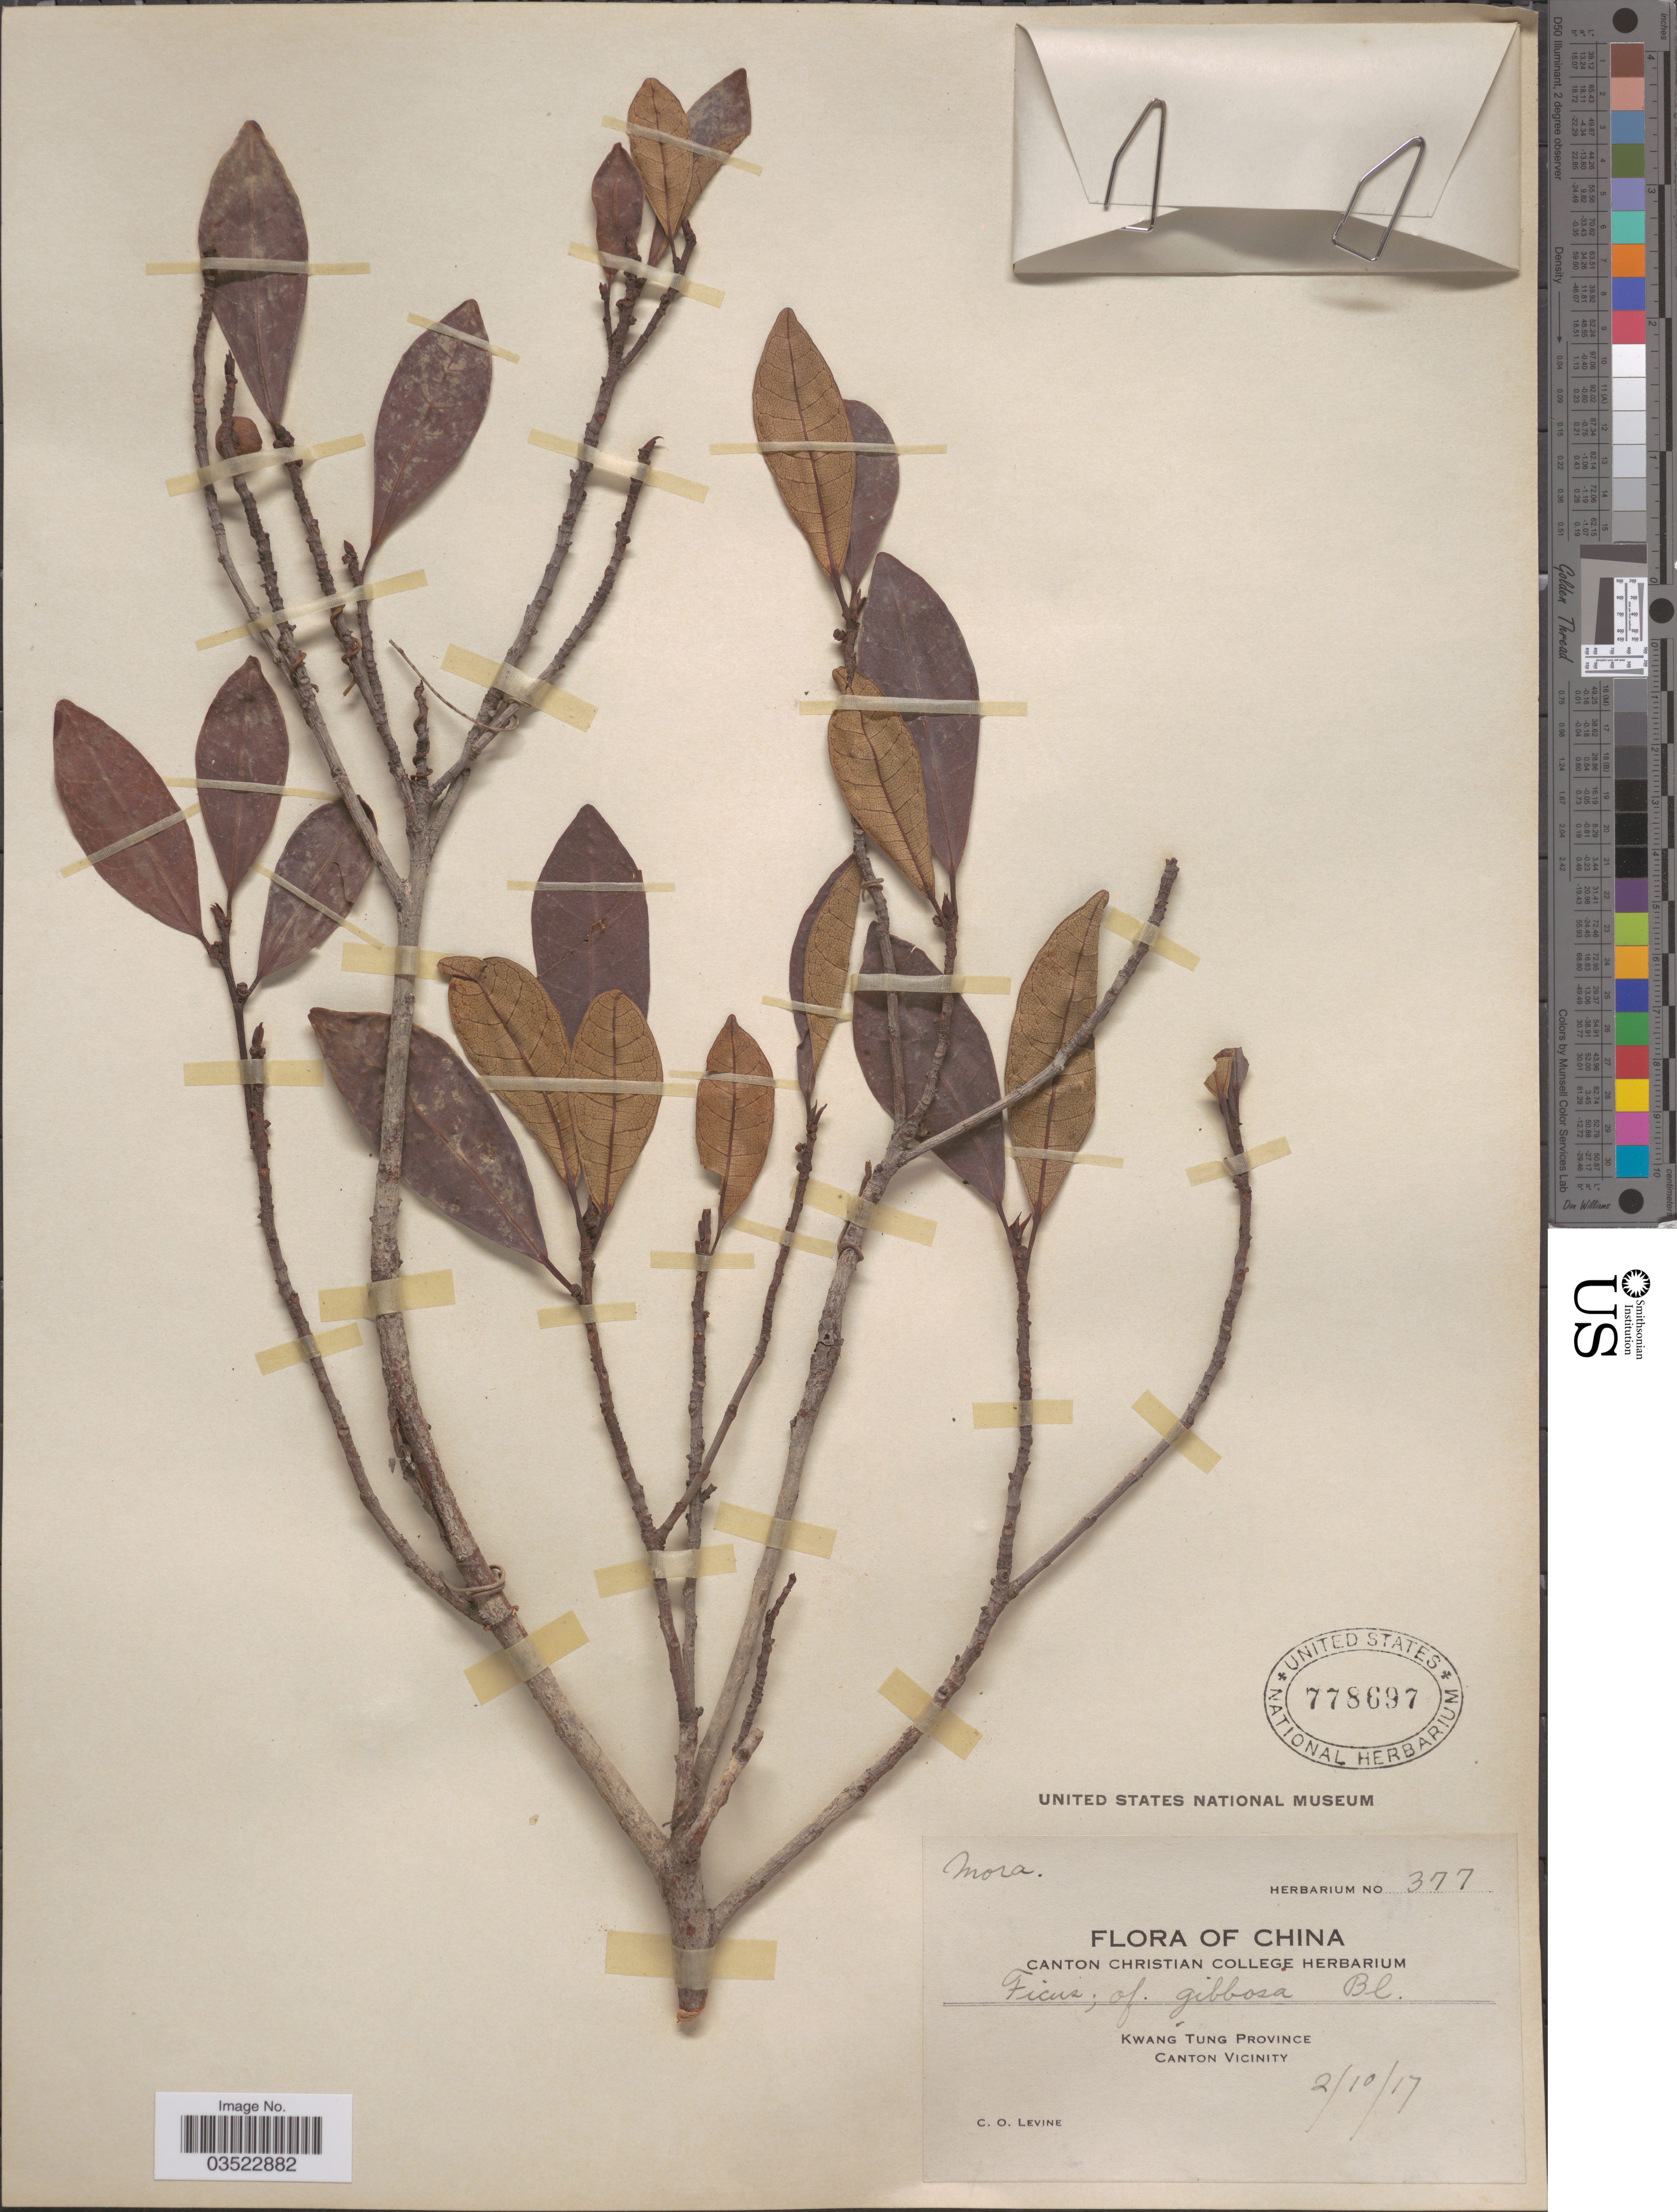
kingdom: Plantae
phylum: Tracheophyta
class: Magnoliopsida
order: Rosales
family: Moraceae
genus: Ficus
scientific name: Ficus tinctoria subsp. gibbosa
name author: (Blume) Corner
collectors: C. O. Levine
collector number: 377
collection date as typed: Transcribed d/m/y: 2/10/17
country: China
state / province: Guangdong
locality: Kwang Tung Province. Canton Vicinity.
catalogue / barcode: US 778697